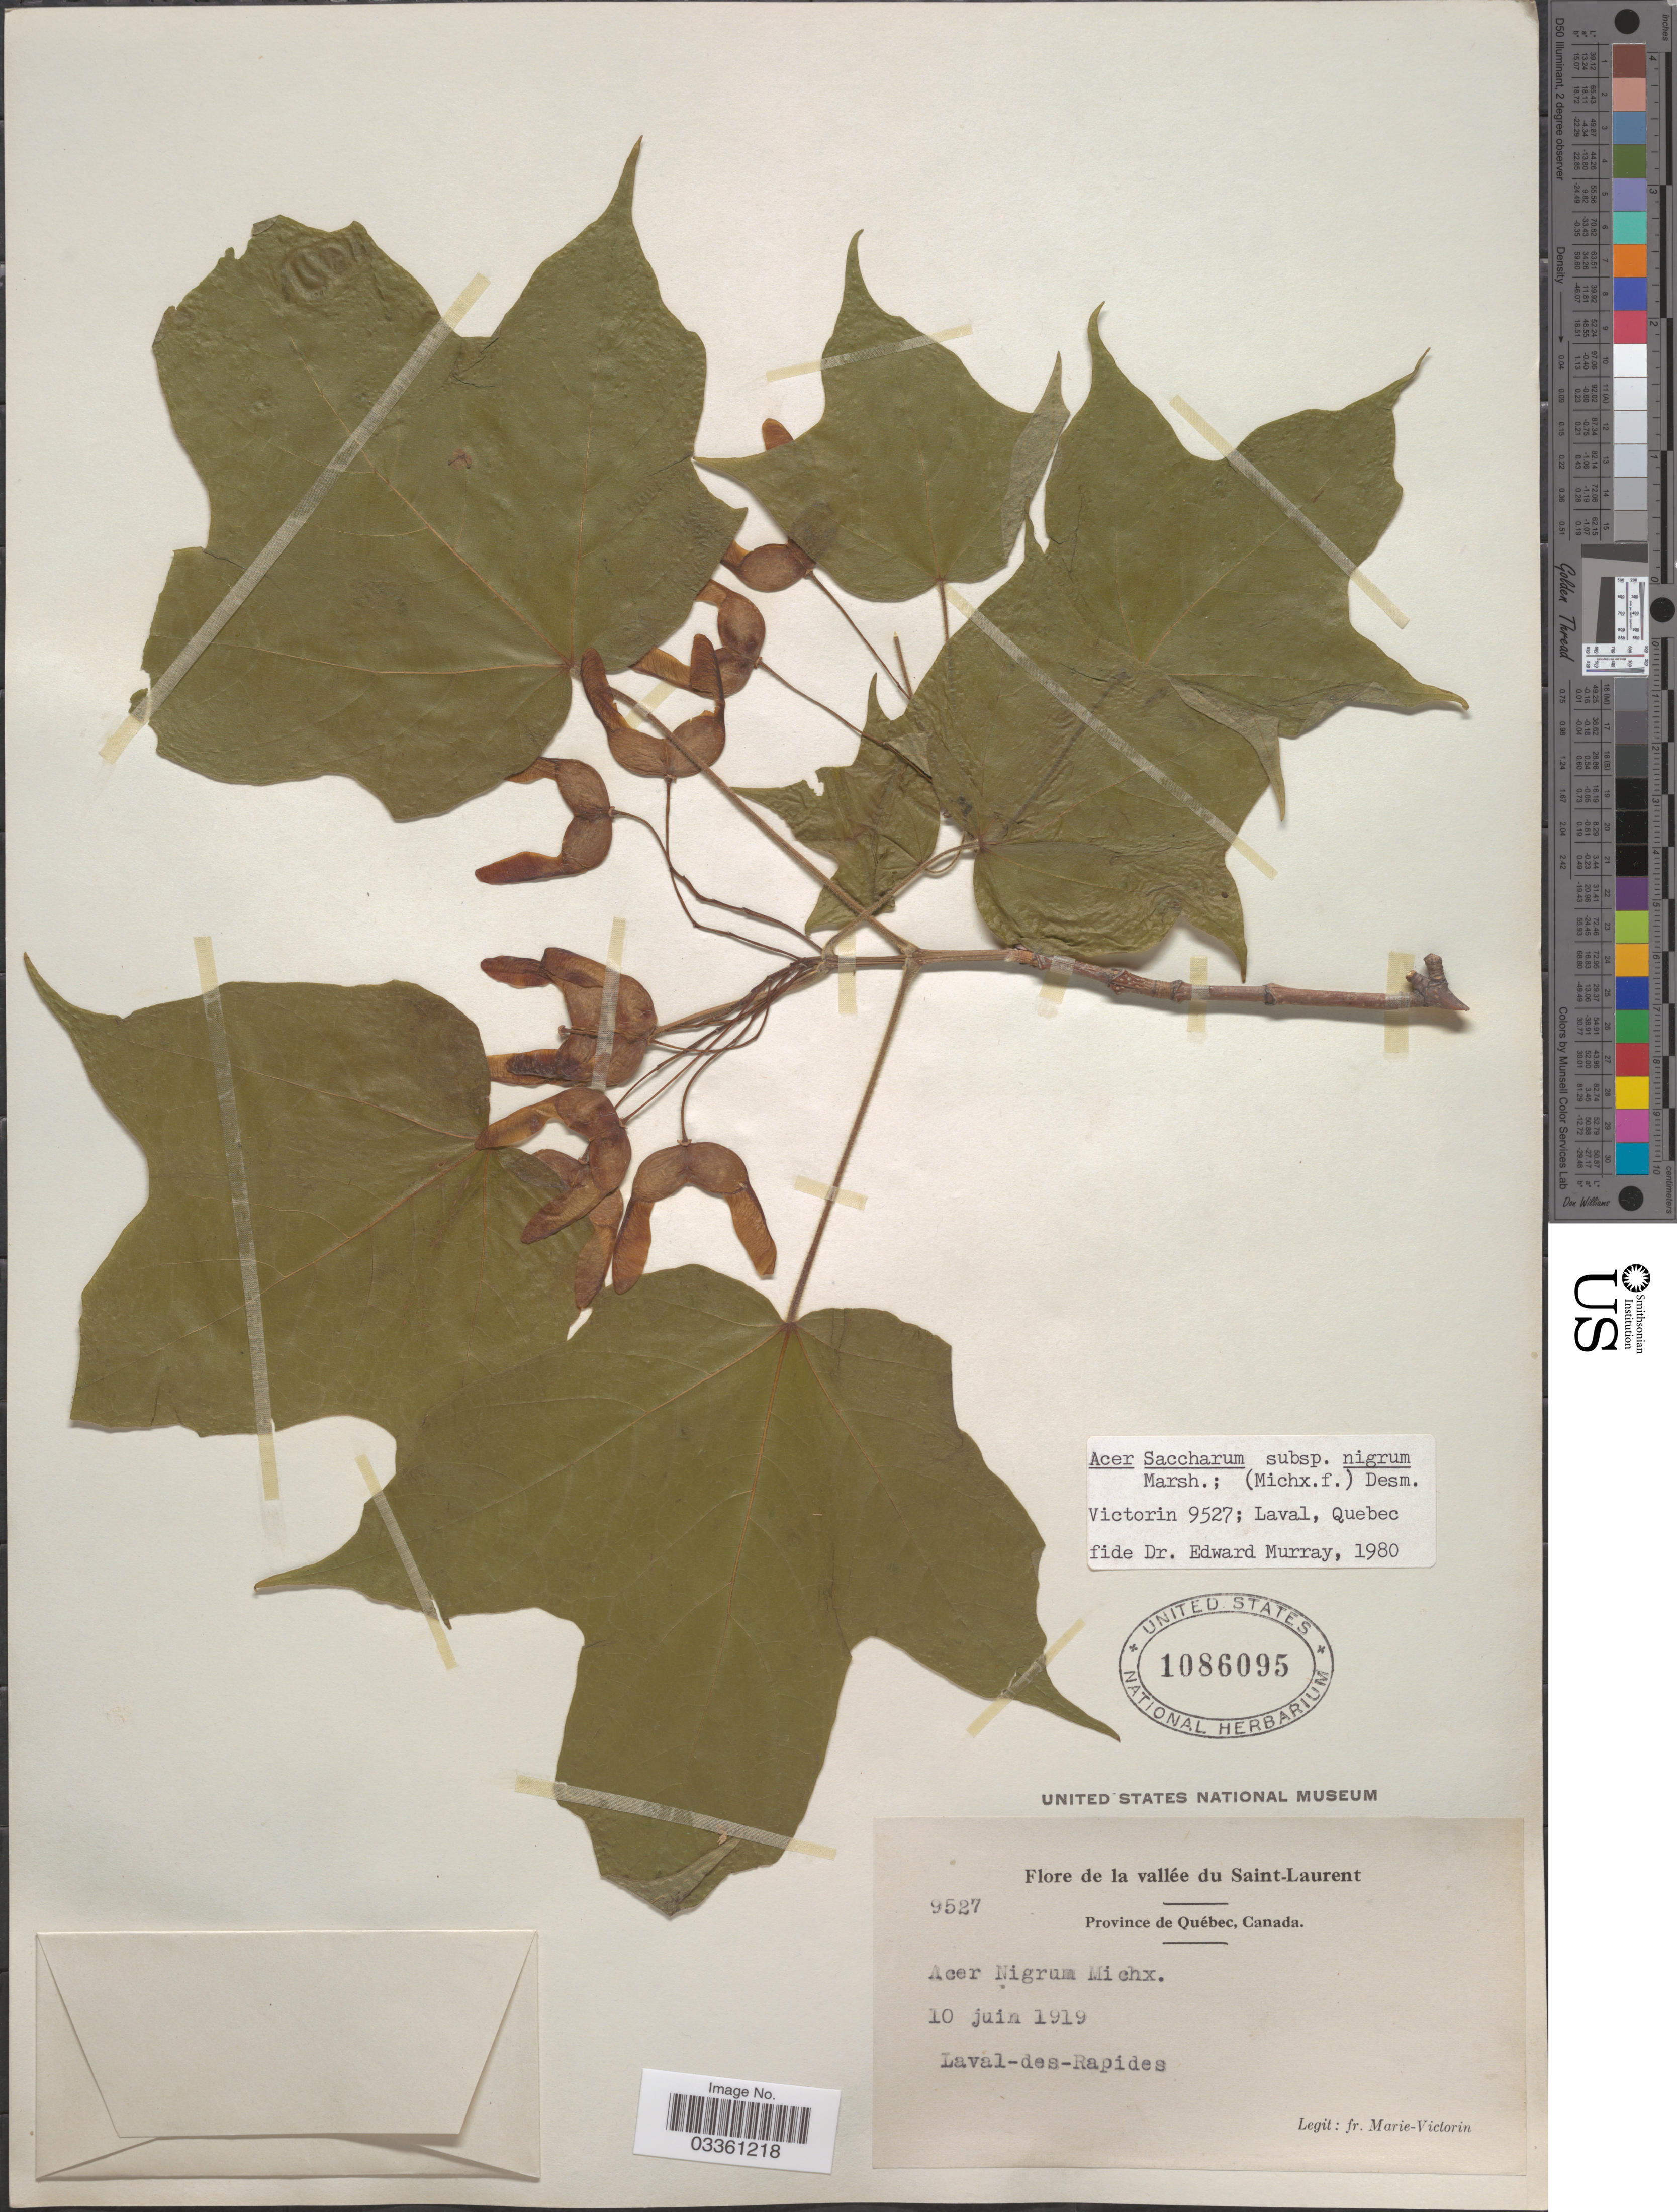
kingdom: Plantae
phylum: Tracheophyta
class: Magnoliopsida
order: Sapindales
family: Sapindaceae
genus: Acer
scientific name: Acer saccharum subsp. nigrum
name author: (F. Michx.) Desmarais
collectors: F. Marie-Victorin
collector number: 9527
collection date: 1919-06-10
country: Canada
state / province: Quebec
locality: De la vallée du Saint-Laurent. Laval-des-Rapides.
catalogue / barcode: US 1086095